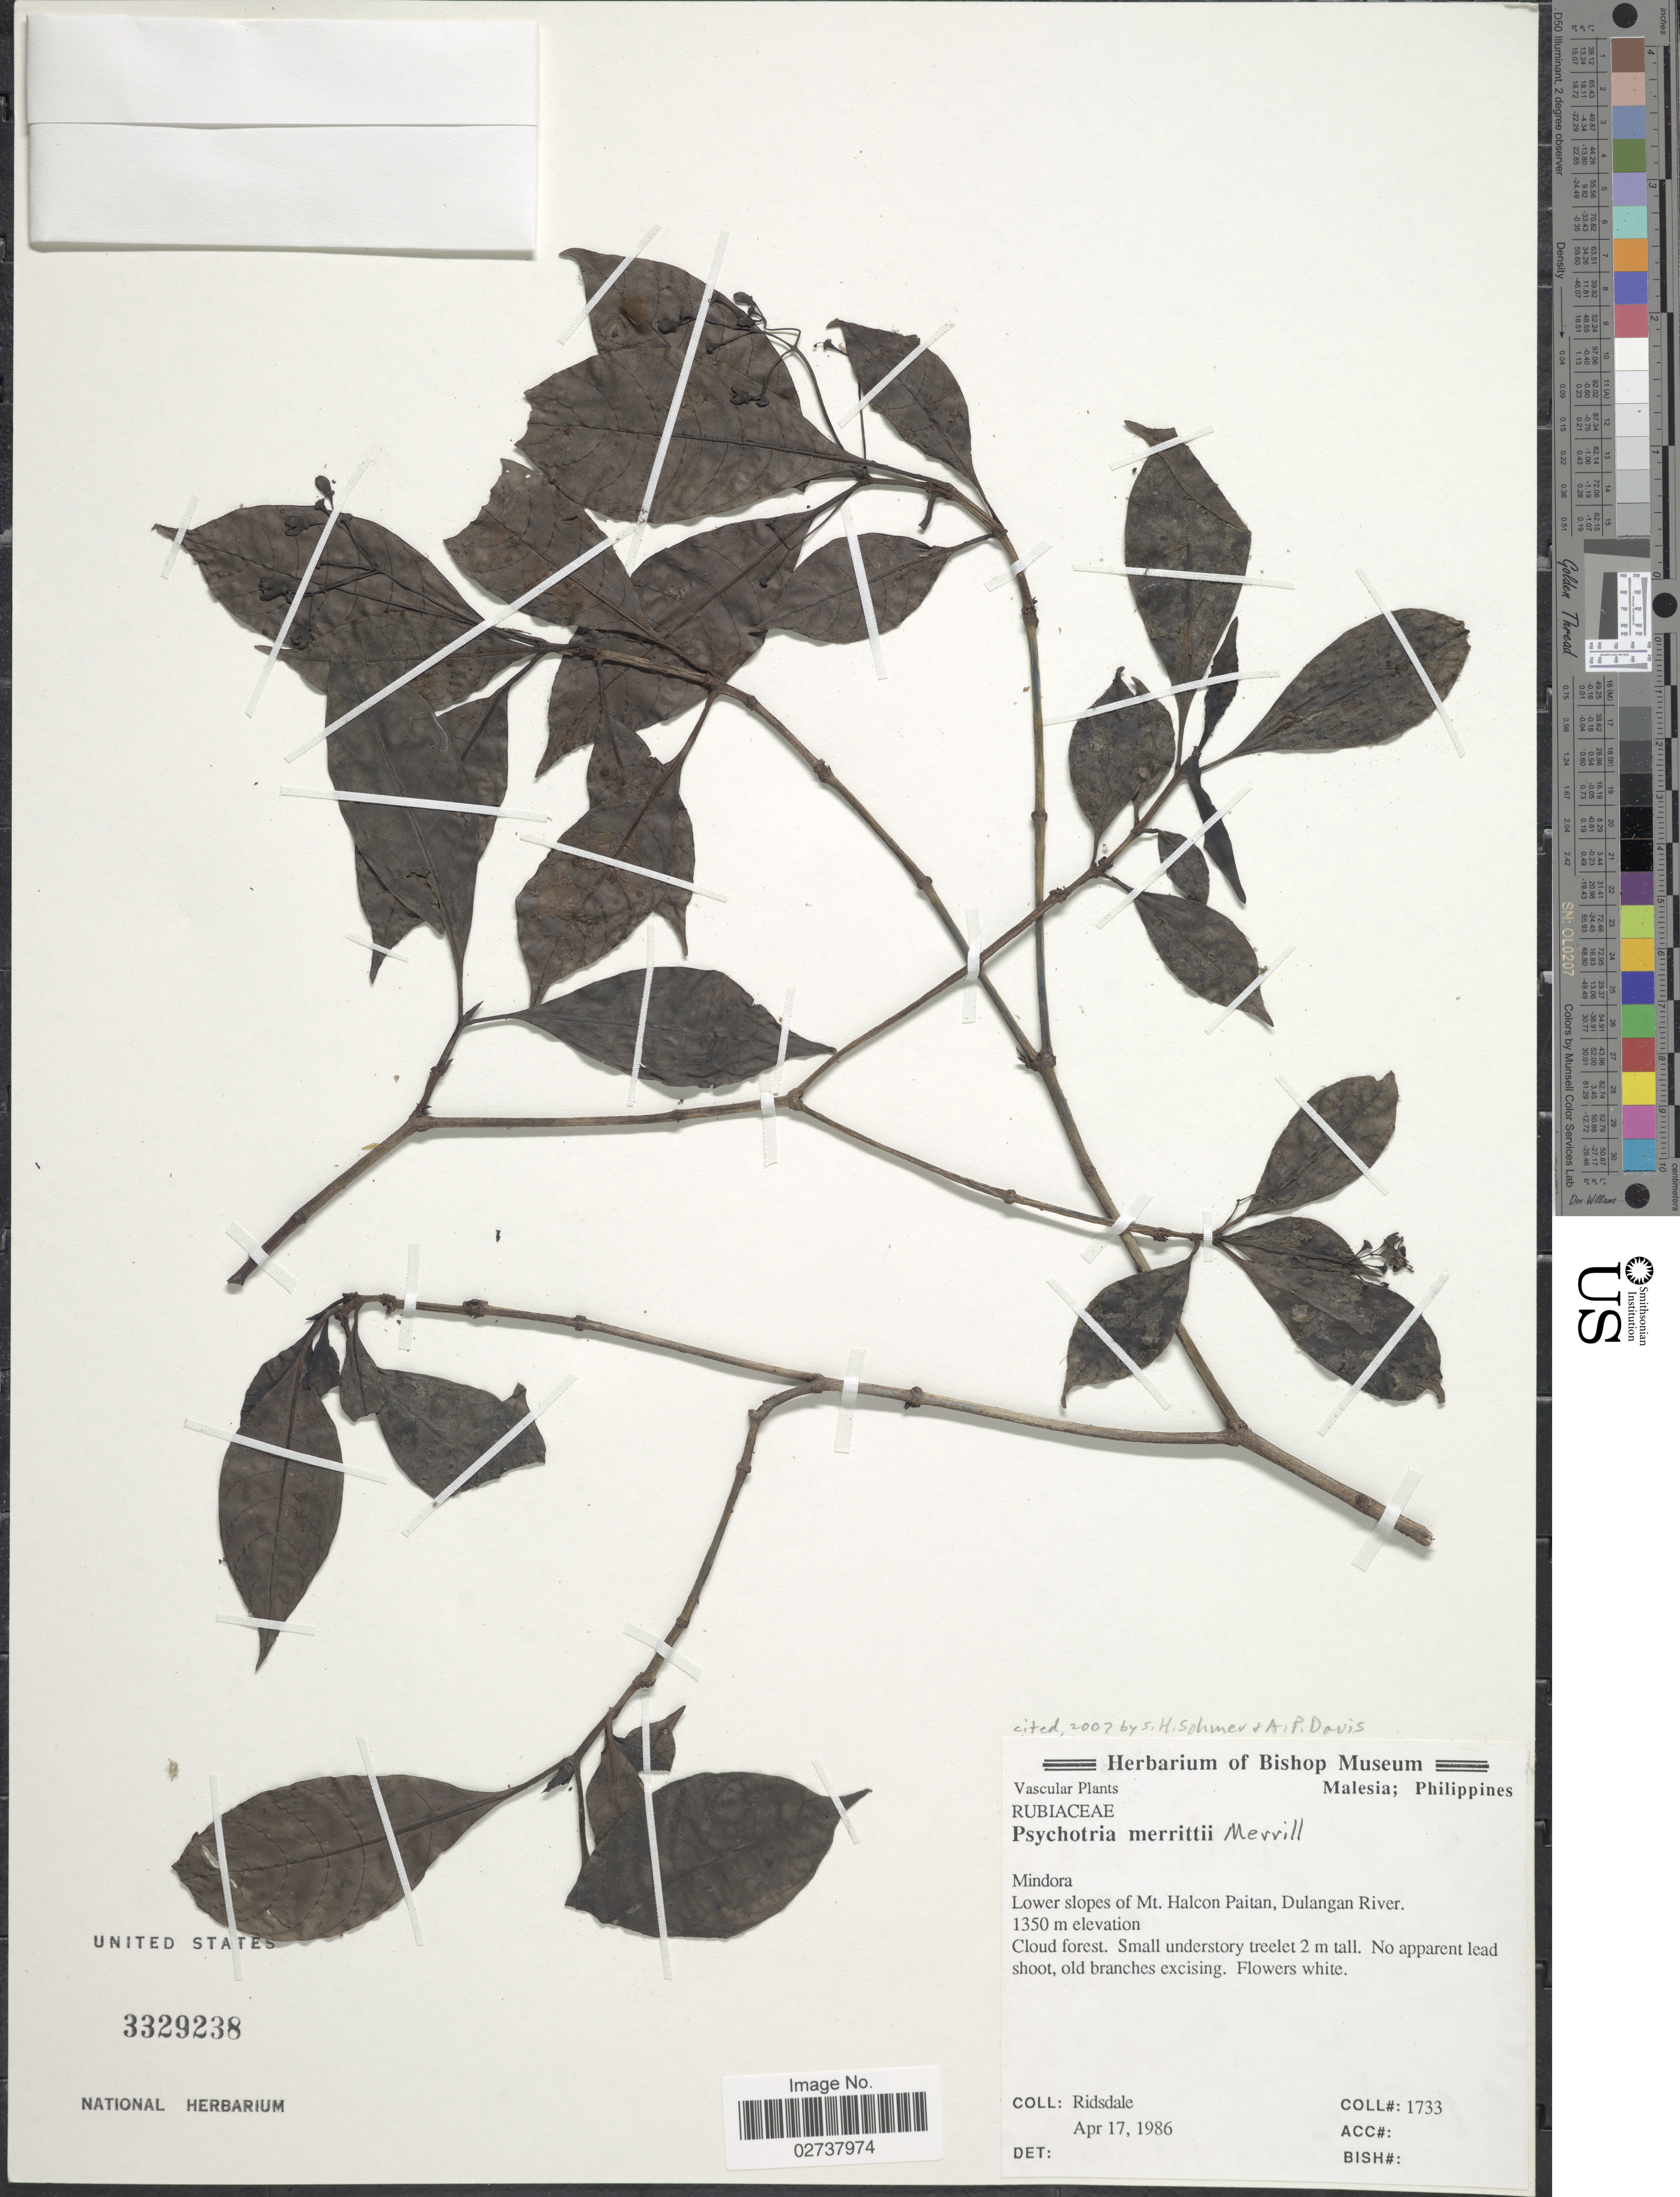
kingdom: Plantae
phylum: Tracheophyta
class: Magnoliopsida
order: Gentianales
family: Rubiaceae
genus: Psychotria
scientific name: Psychotria merrittii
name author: Merr.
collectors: -. Ridsdale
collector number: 1733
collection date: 1986-04-17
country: Philippines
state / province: Mimaropa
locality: Mindoro, Lower slopes of Mt. Halcon Paitan, Dulangan River.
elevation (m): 1350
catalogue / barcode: US 3329238